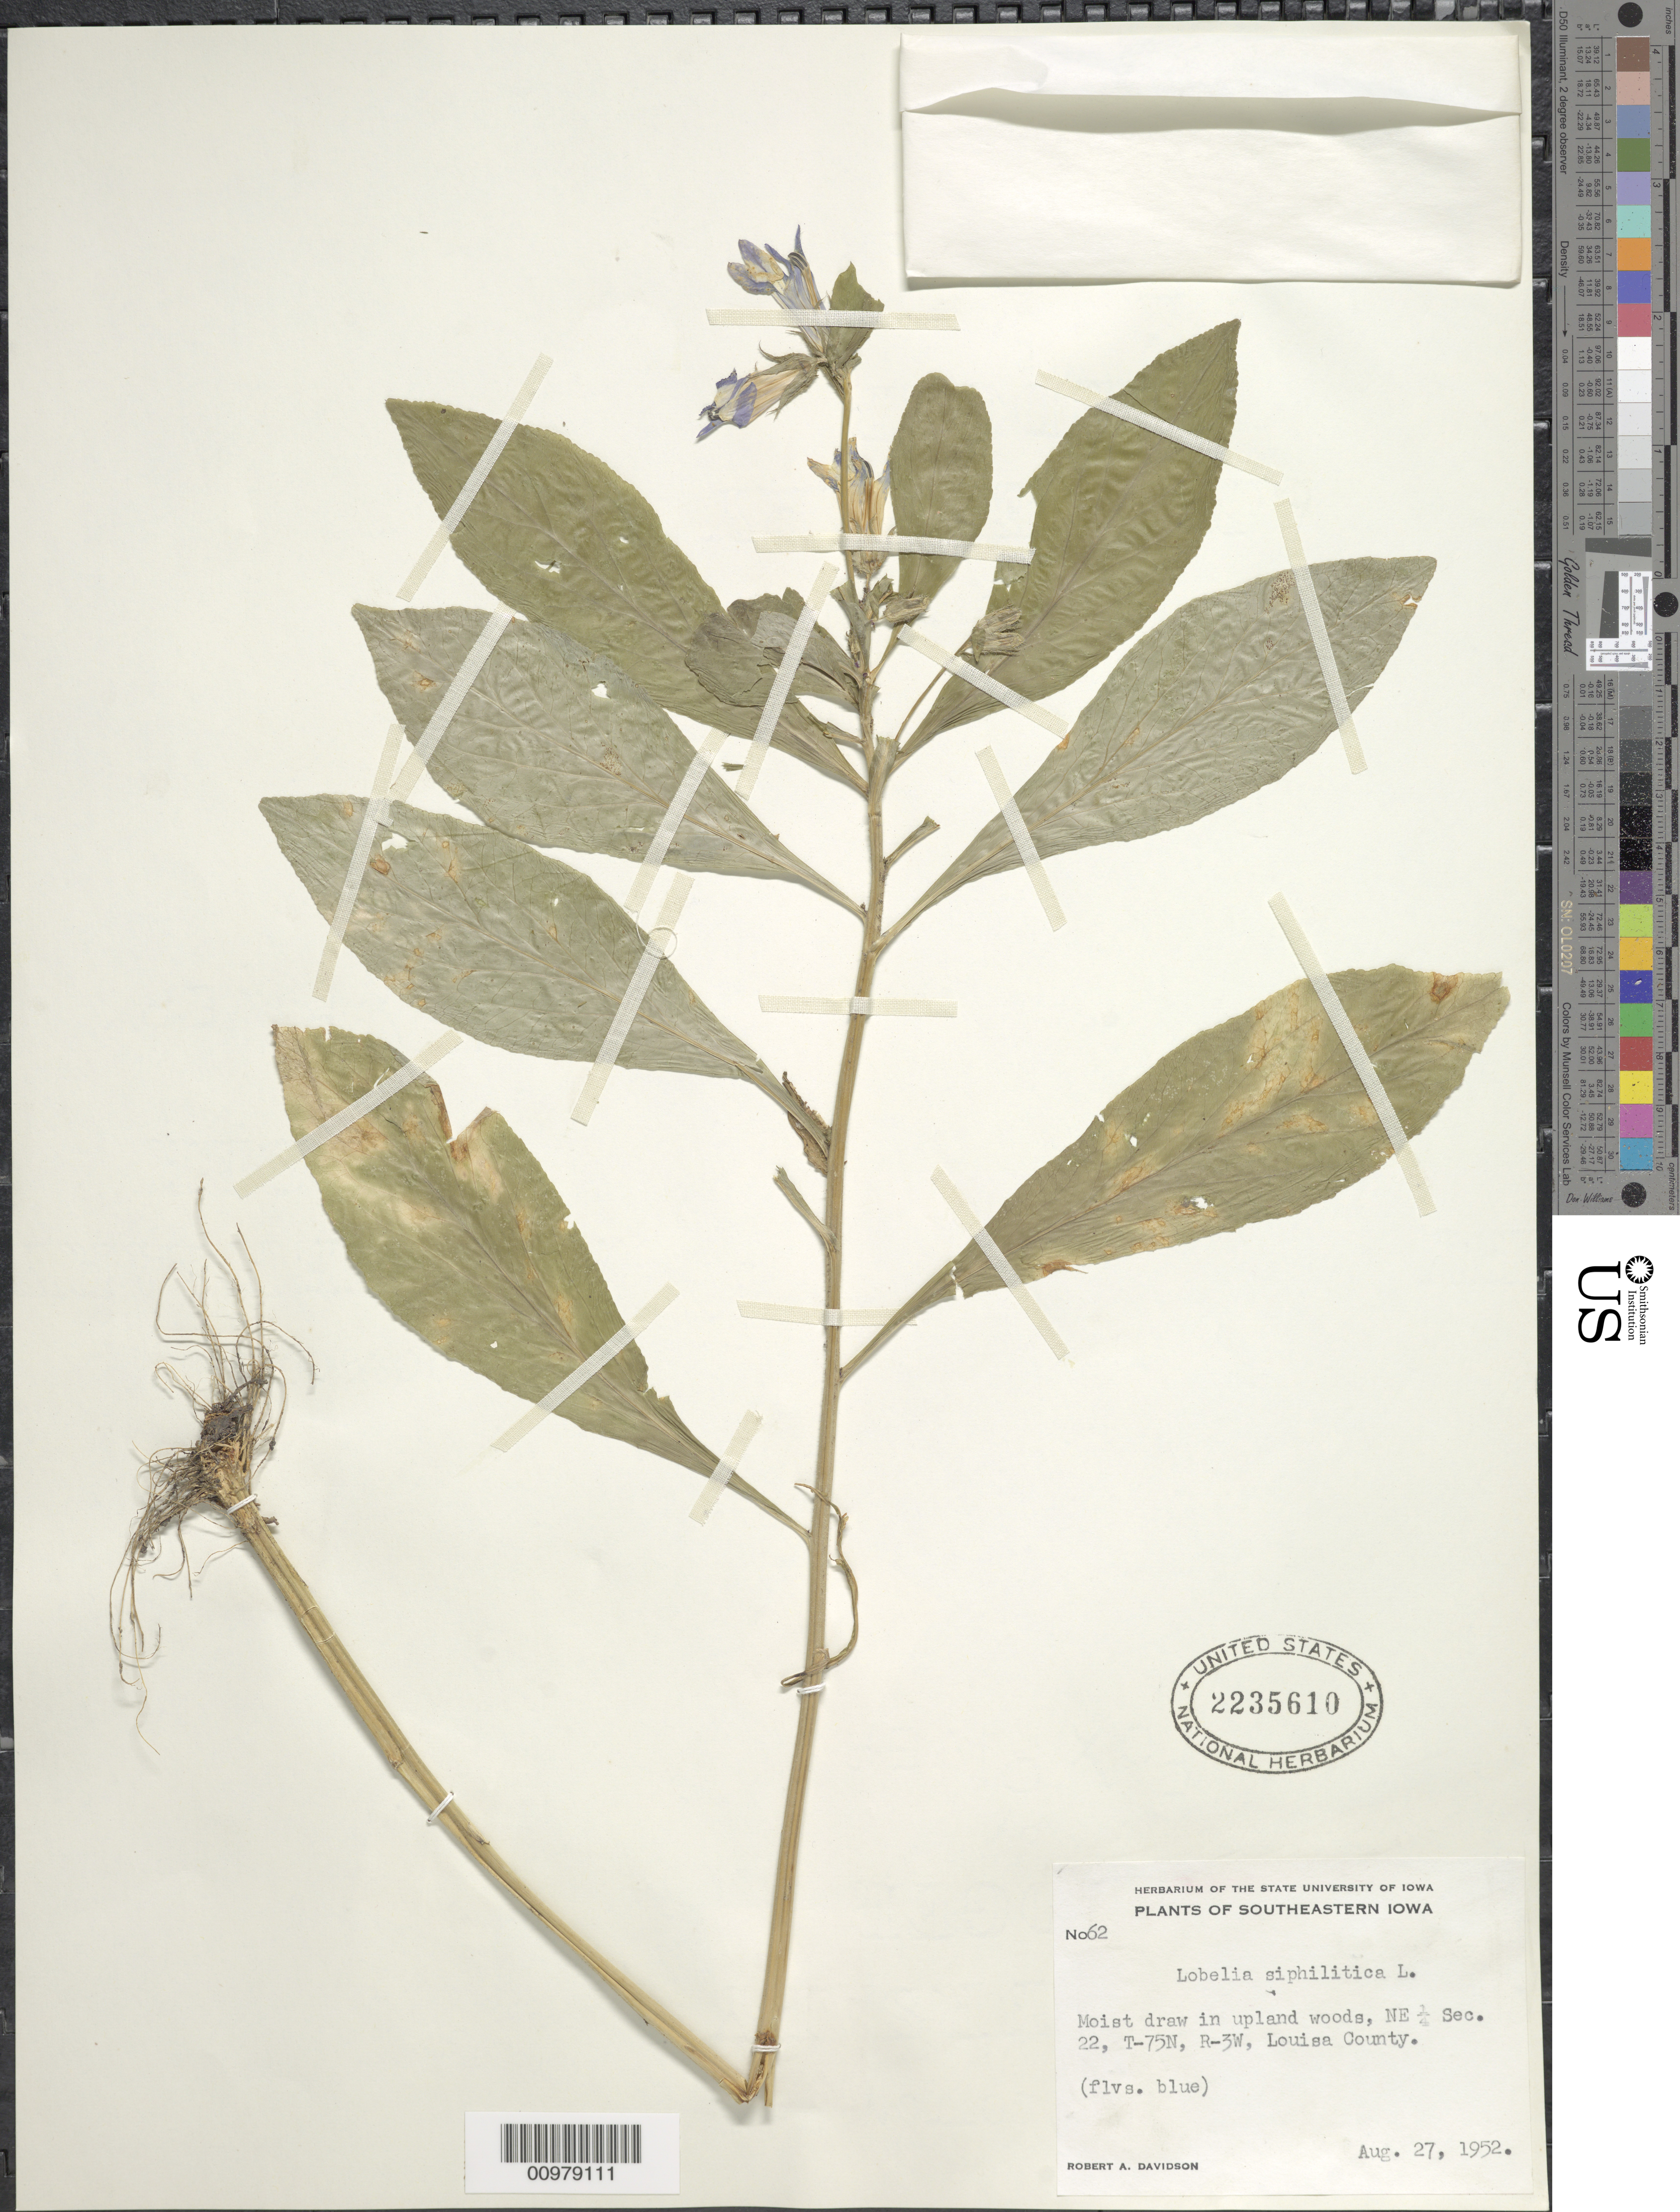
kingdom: Plantae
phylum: Tracheophyta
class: Magnoliopsida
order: Asterales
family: Campanulaceae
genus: Lobelia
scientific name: Lobelia siphilitica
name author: L.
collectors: R. L. McGregor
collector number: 12632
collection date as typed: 22 Aug 1956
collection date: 1956-08-22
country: United States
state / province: Kansas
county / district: Douglas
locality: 4 mi se lawrence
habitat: bluestem prairie; moist ravine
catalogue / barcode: US 2235610